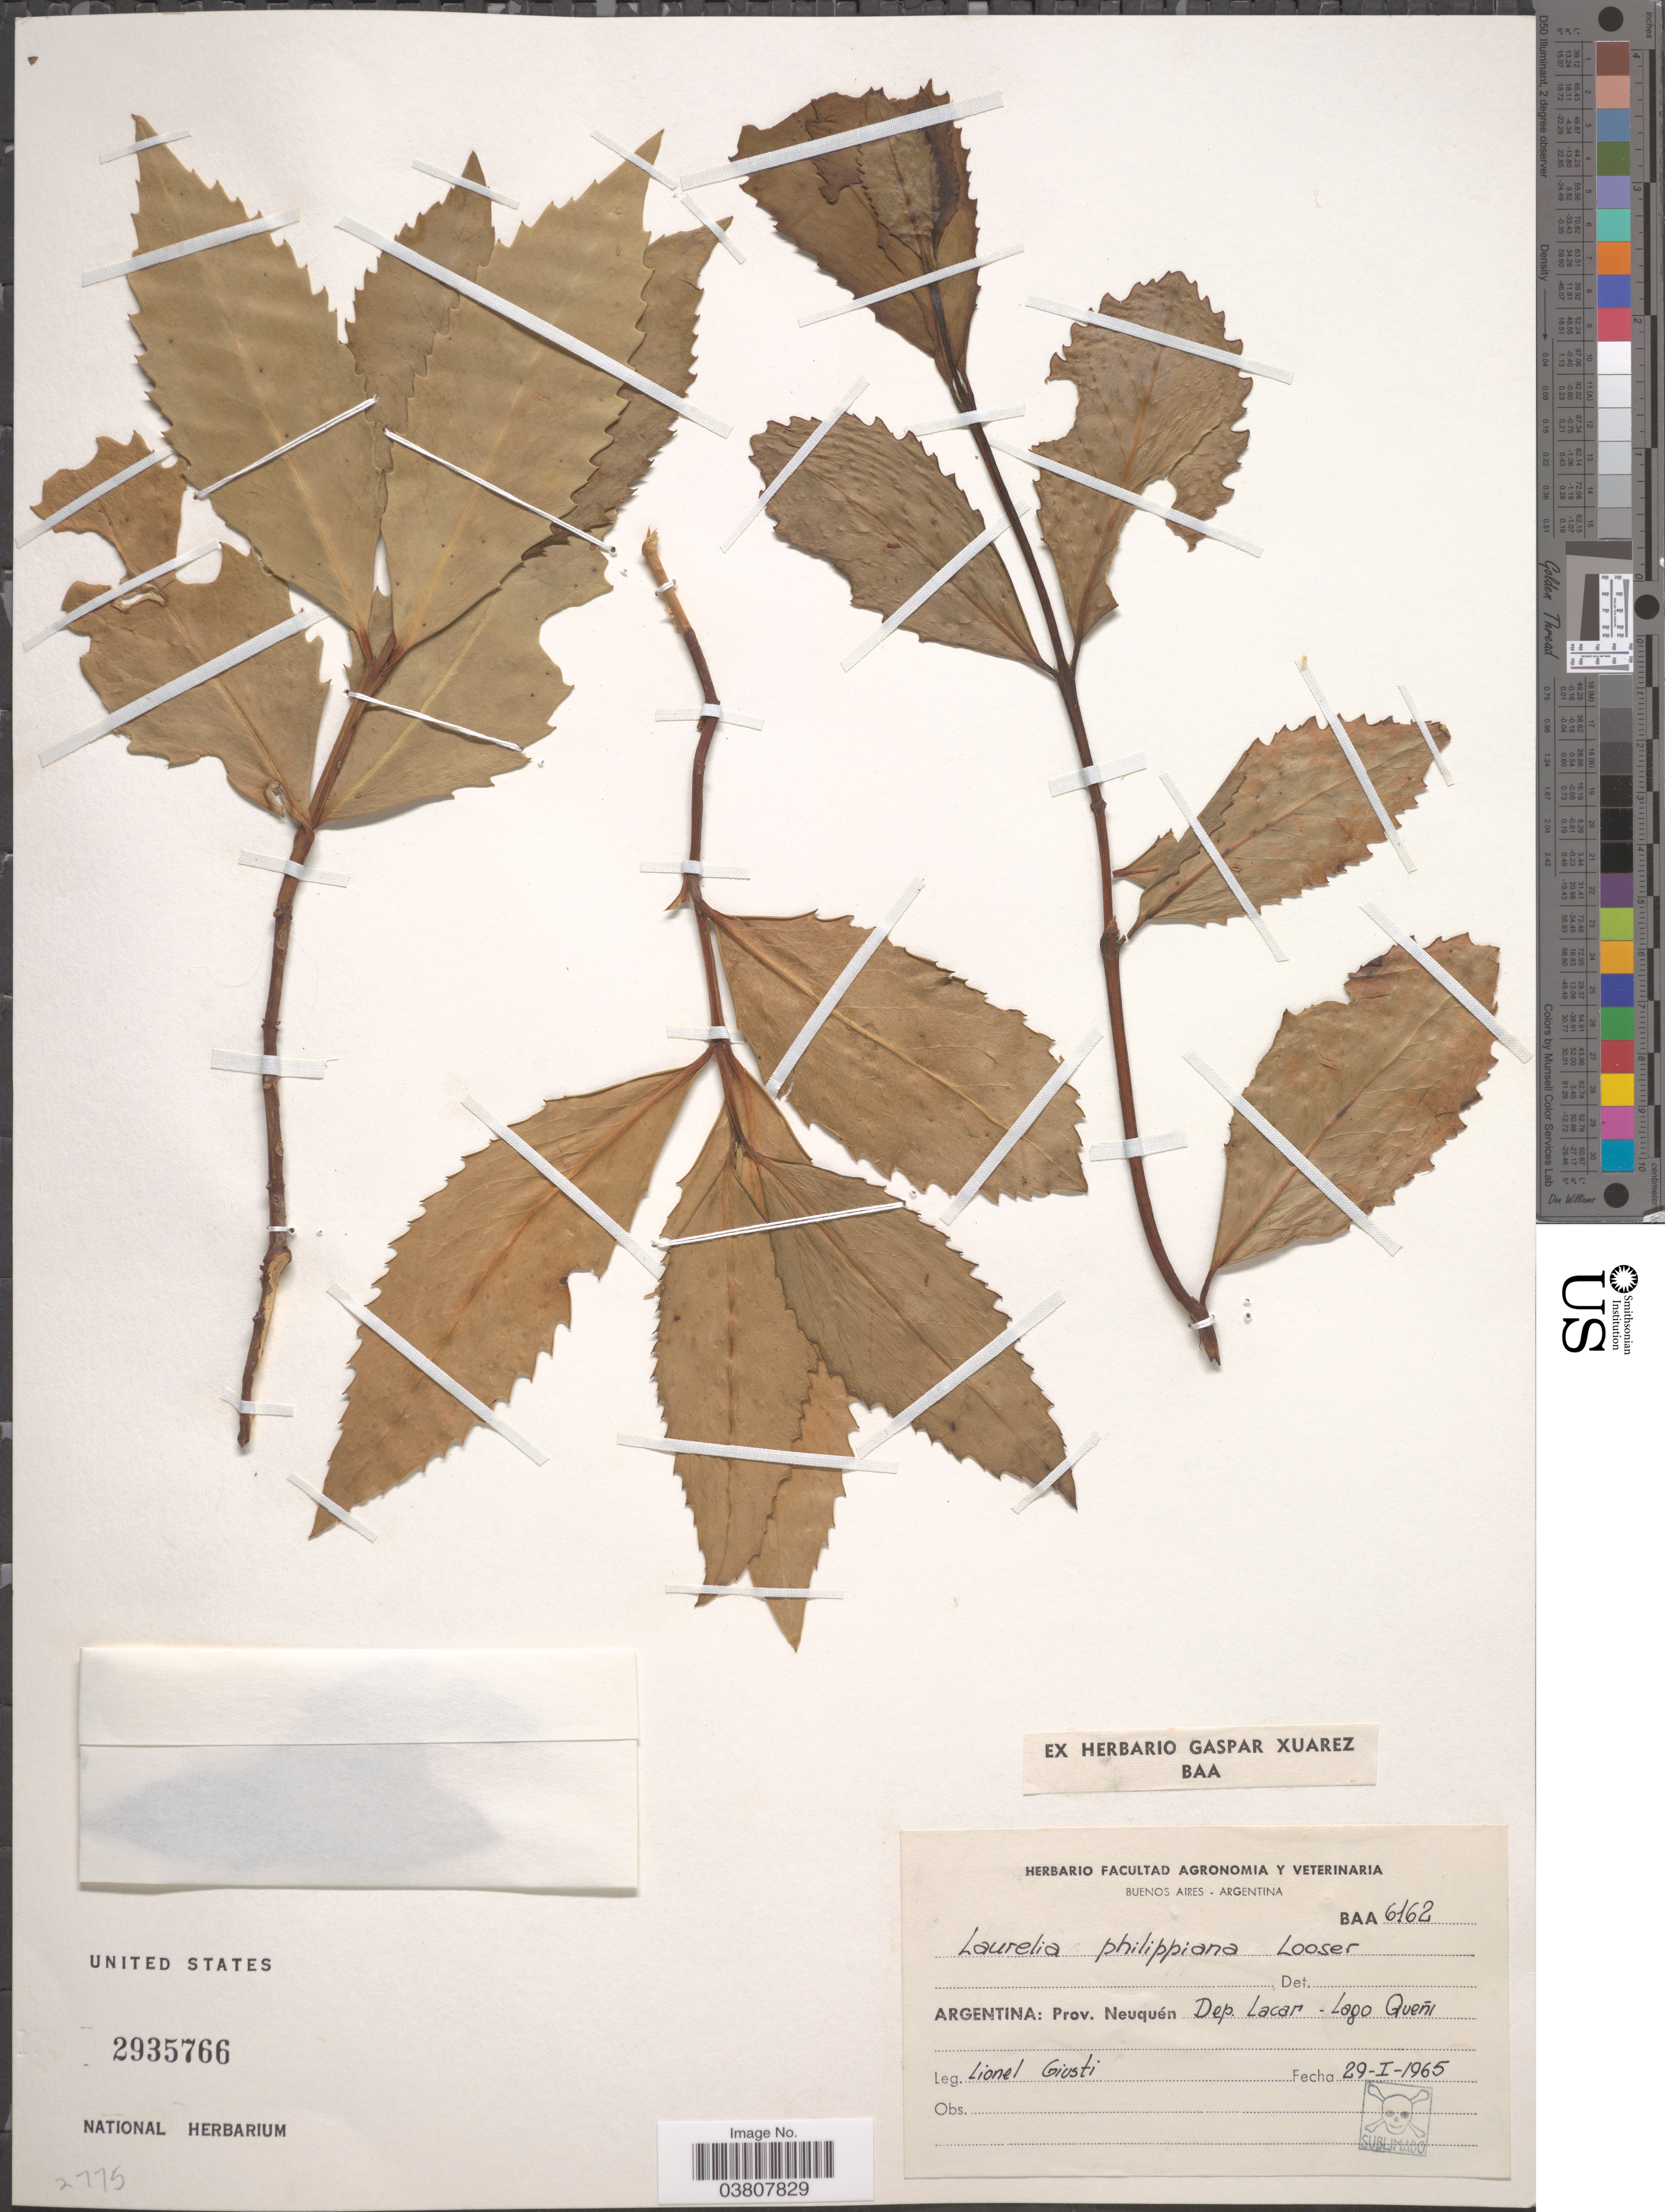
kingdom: Plantae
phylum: Tracheophyta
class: Magnoliopsida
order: Laurales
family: Atherospermataceae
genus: Laurelia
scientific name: Laurelia philippiana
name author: Looser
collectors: L. Giusti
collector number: BAA6162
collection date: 1965-01-29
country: Argentina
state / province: Neuquen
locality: Dep. Lacar - Lago Queni.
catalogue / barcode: US 2935766